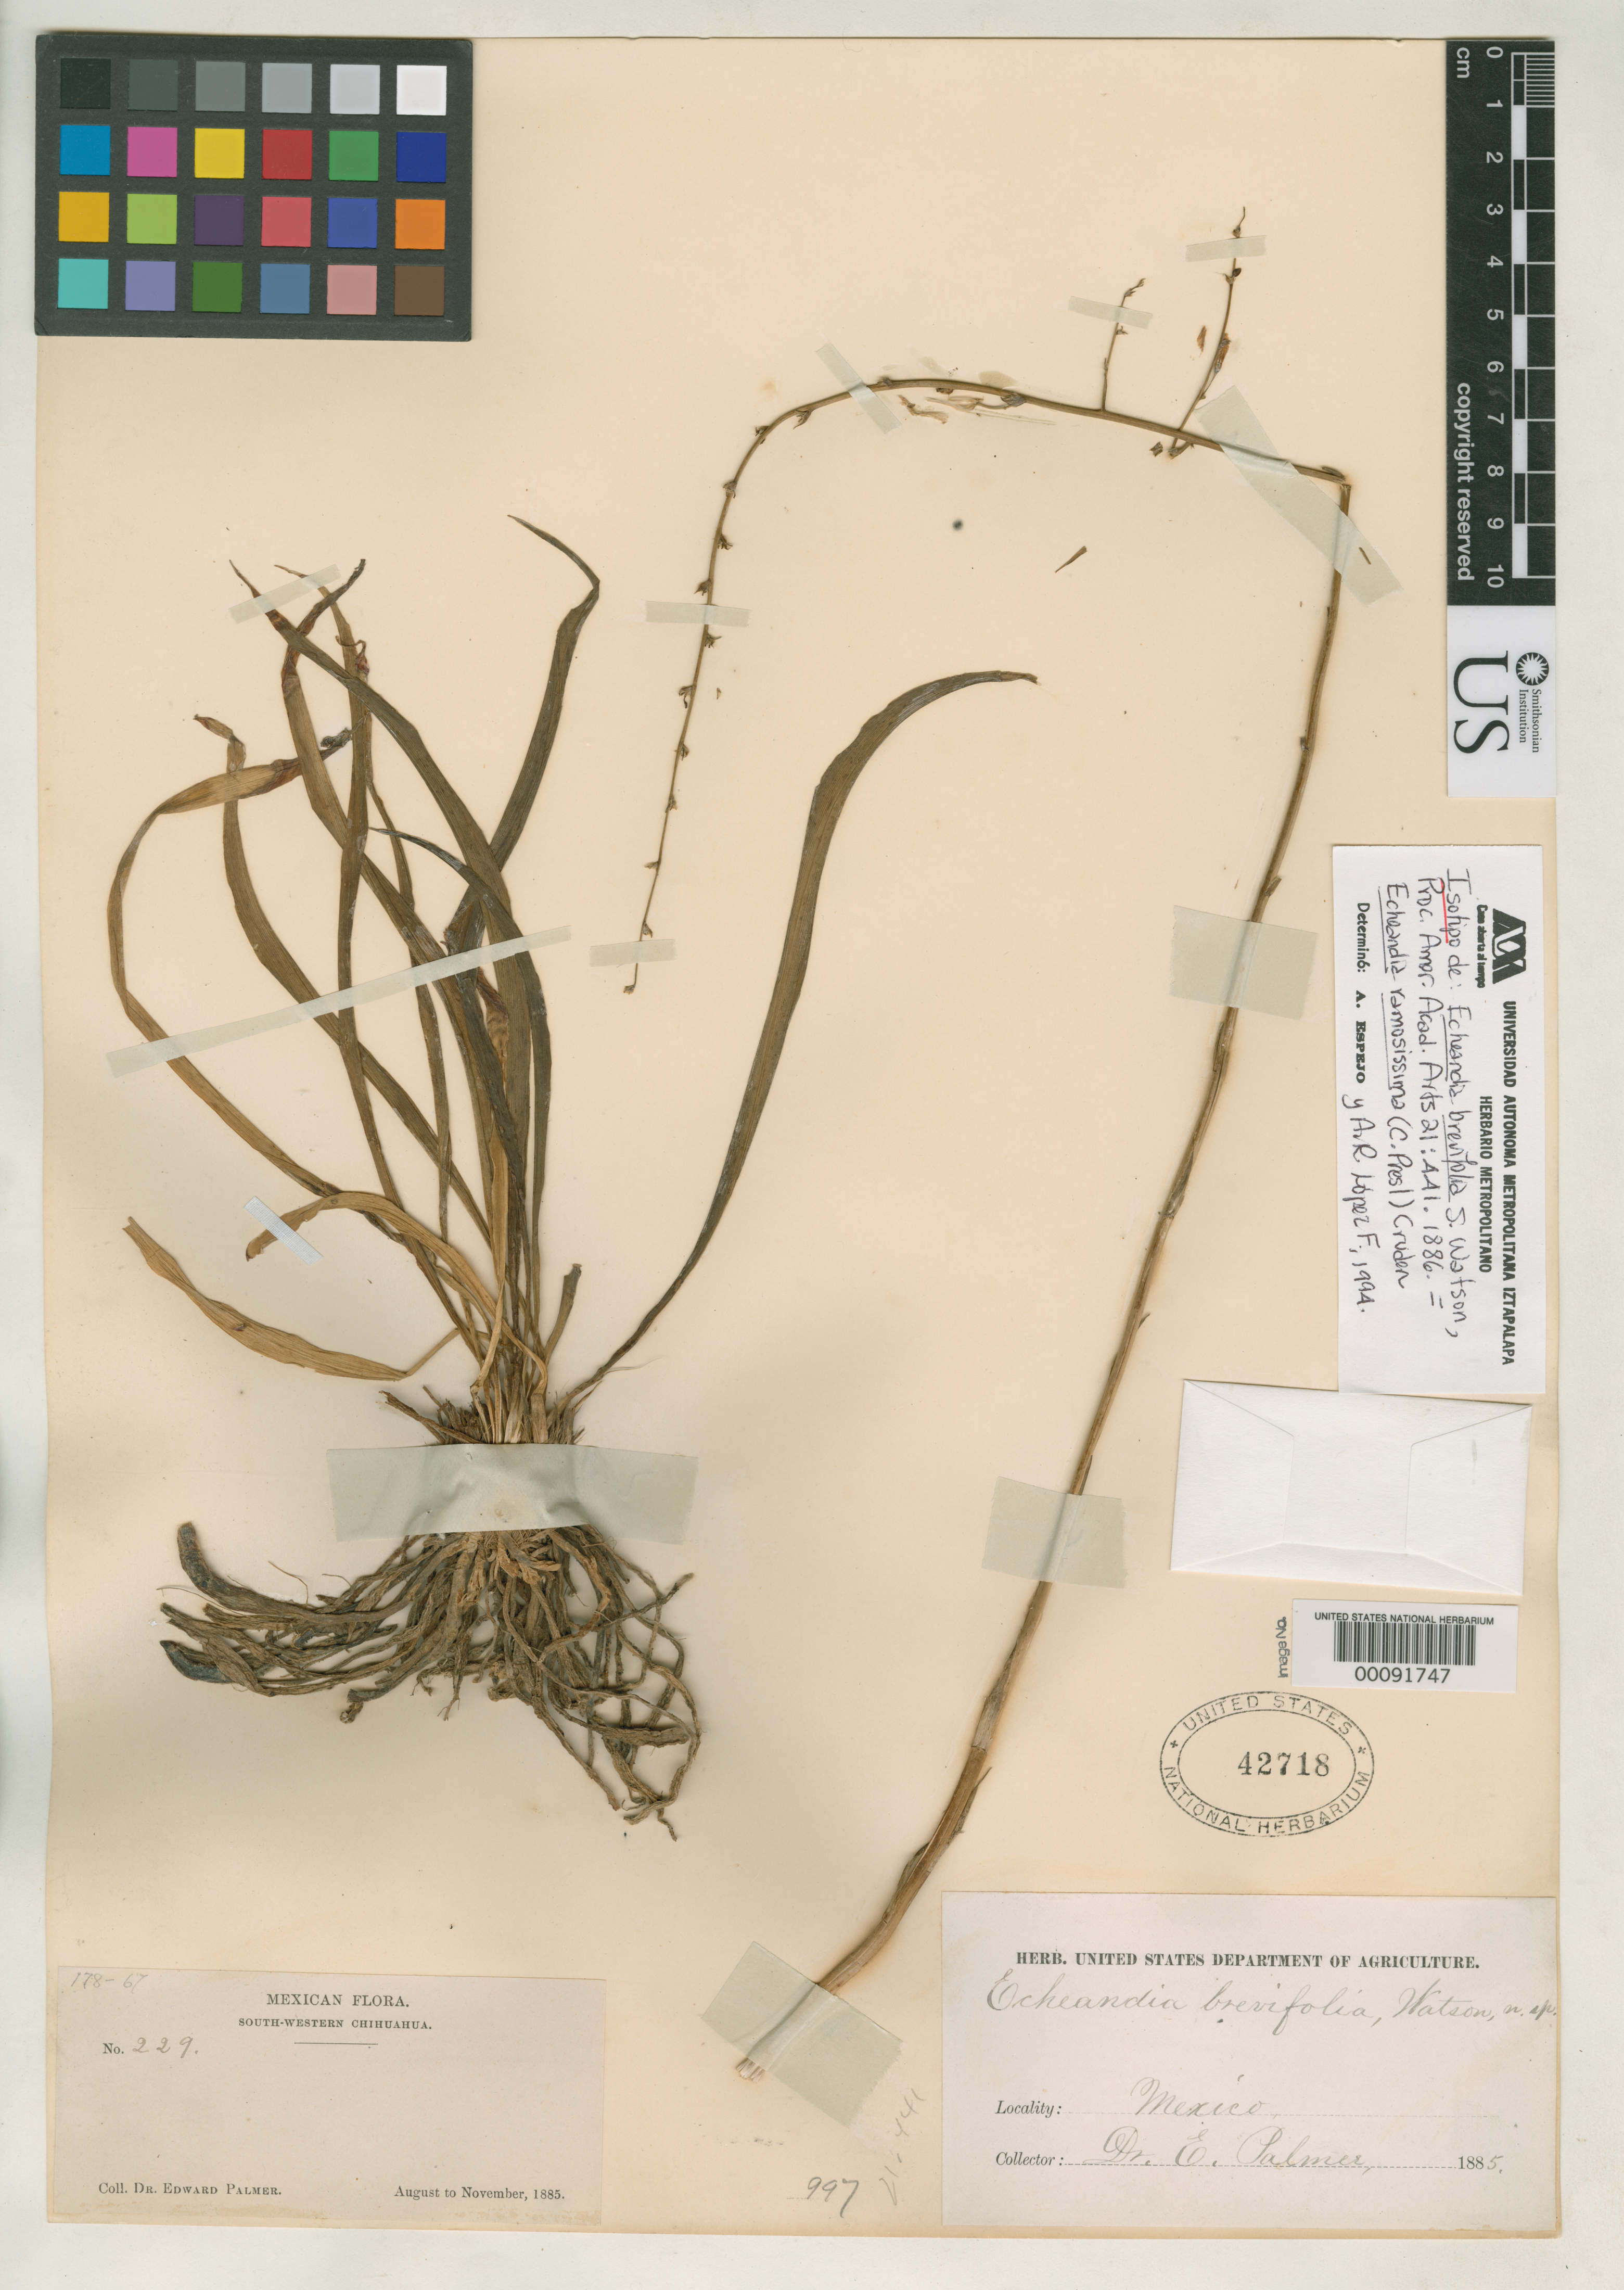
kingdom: Plantae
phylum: Tracheophyta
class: Liliopsida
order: Asparagales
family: Asparagaceae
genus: Echeandia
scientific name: Echeandia brevifolia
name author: S. Watson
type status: Type Collection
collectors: E. Palmer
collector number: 229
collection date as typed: Aug 1885 to -- Nov 1885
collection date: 1885-08/1885-11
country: Mexico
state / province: Chihuahua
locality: South-western Chihuahua.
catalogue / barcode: US 42718